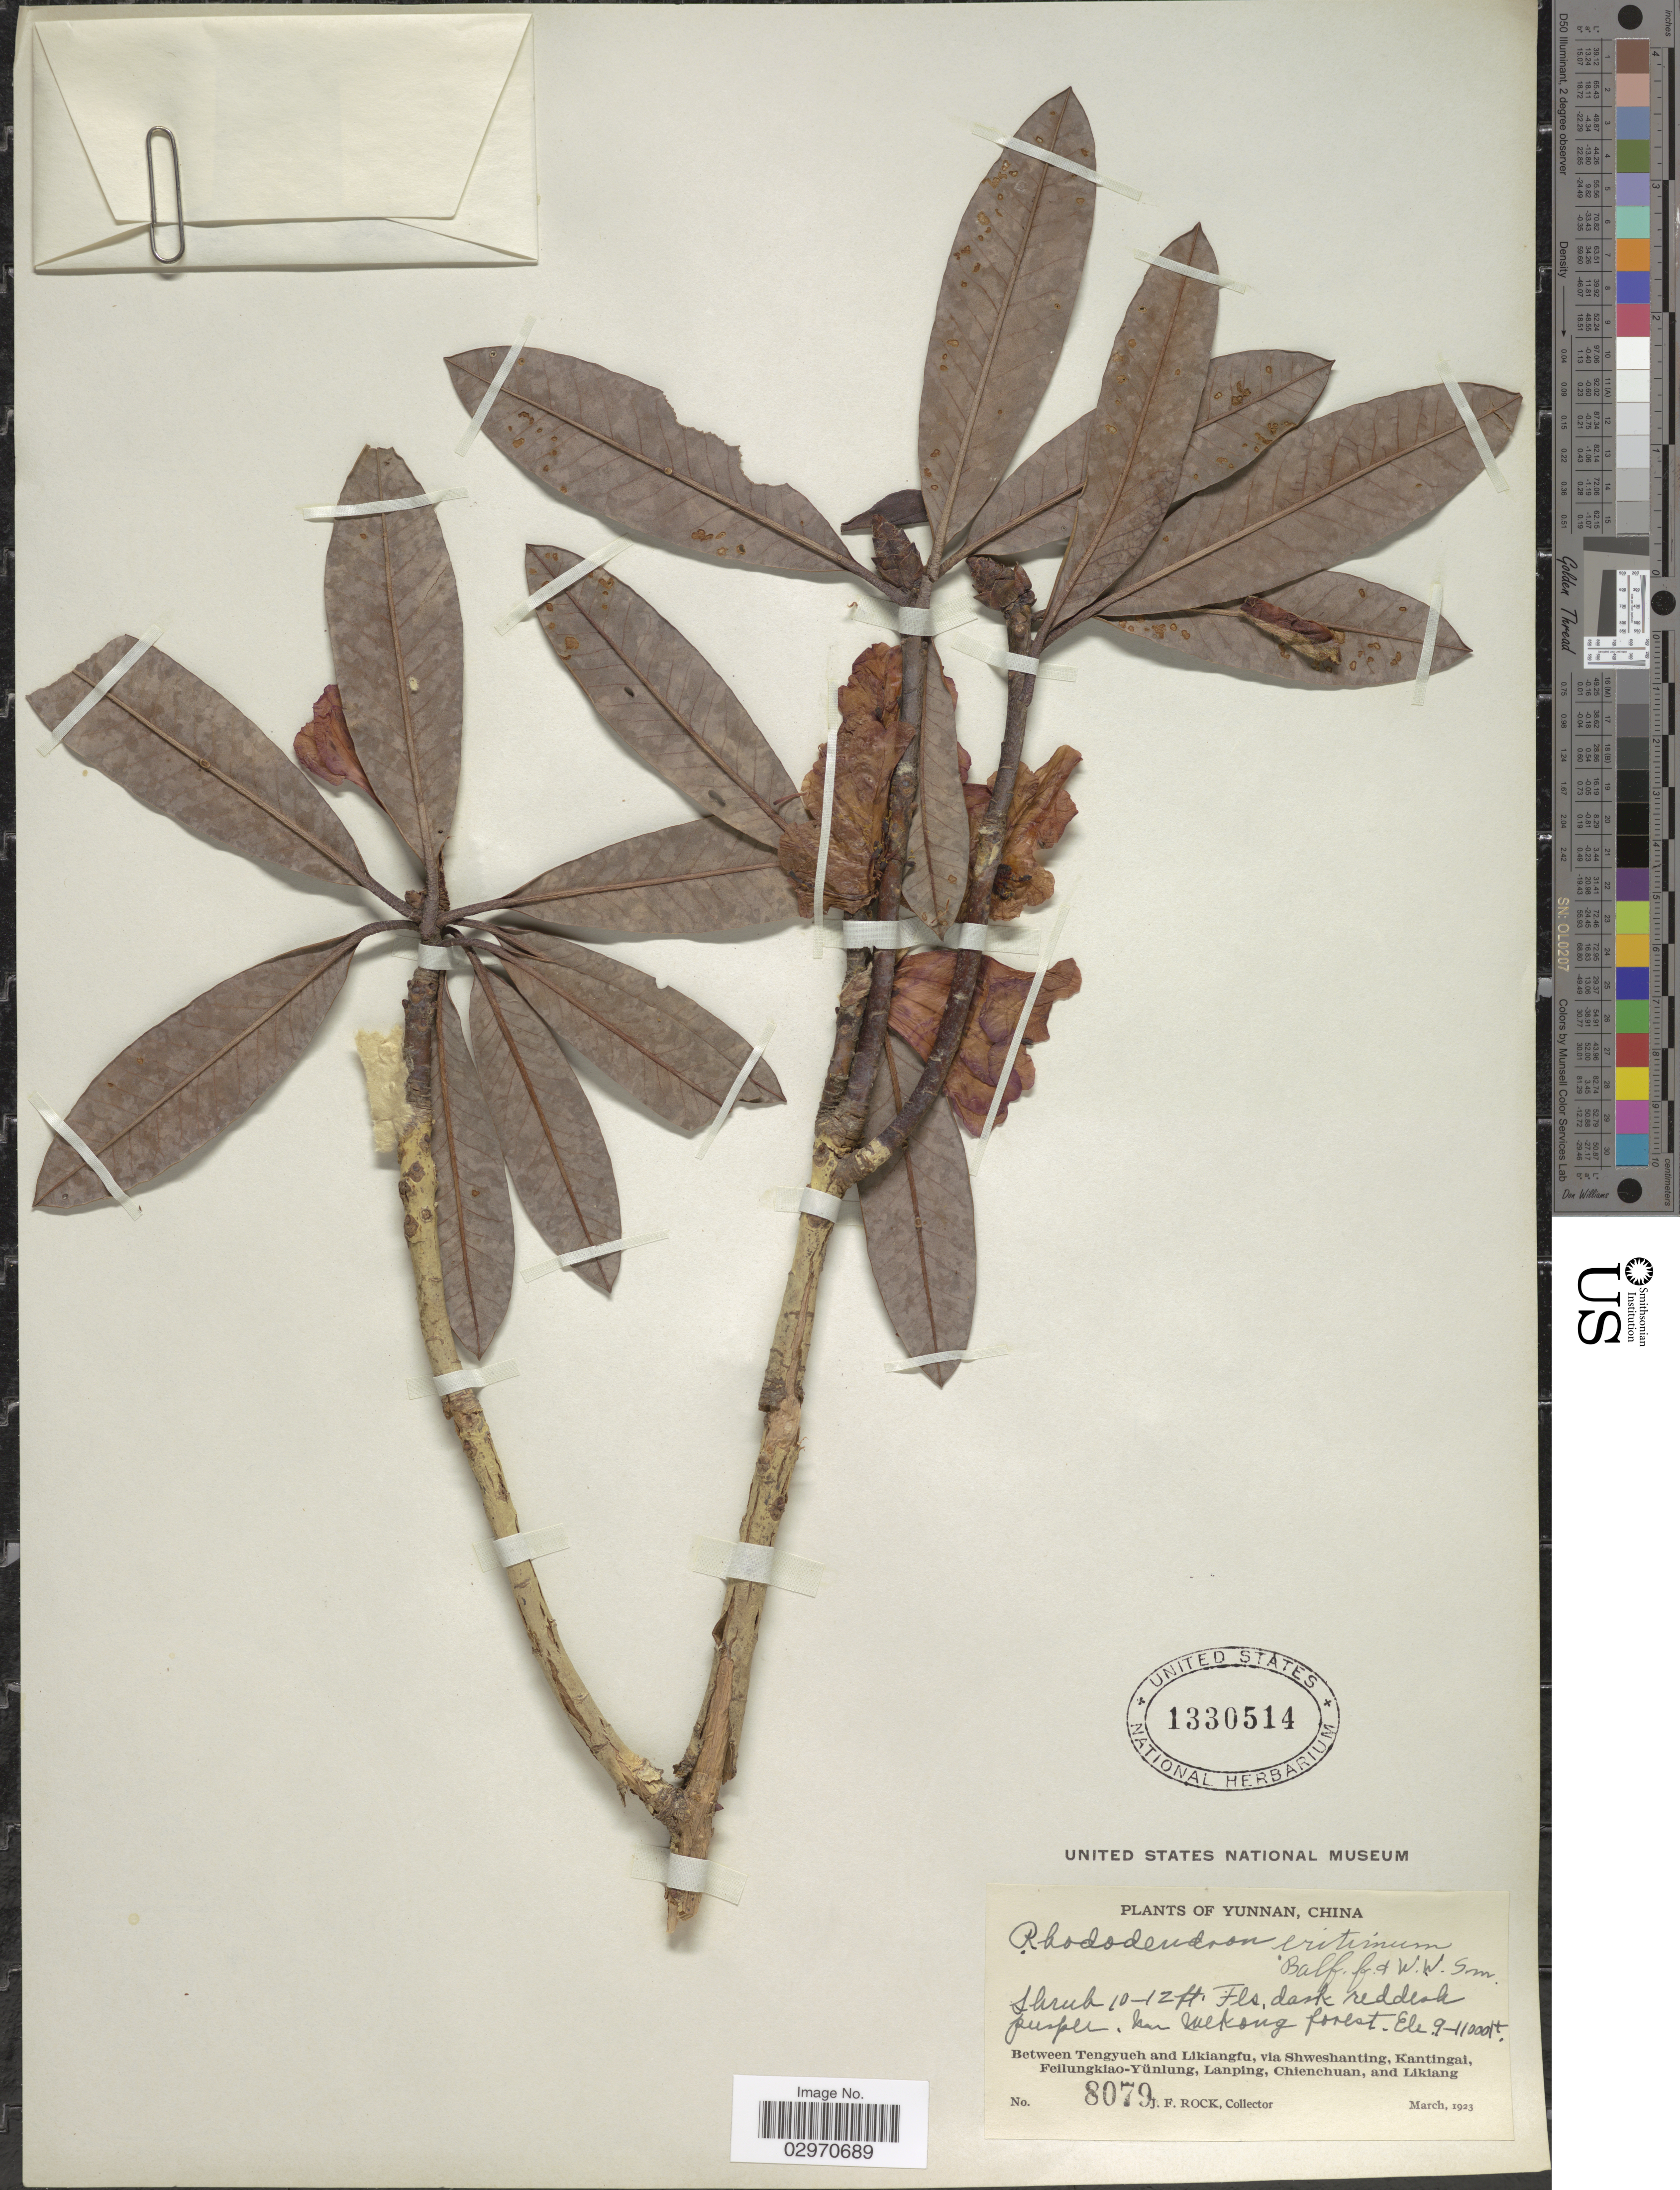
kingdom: Plantae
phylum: Tracheophyta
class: Magnoliopsida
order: Ericales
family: Ericaceae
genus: Rhododendron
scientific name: Rhododendron eritimum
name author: Balf. f. & W.W. Sm.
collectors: J. Rock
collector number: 8079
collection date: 1923-03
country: China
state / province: Yunnan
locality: Near Mekong Forest. Between Tengyueh and Likiangfu, via Shweshanting, Kantingai, Feilungkiao-Yünlung, Lanping, Chienchuan, and Likiang.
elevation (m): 2743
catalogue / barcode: US 1330514